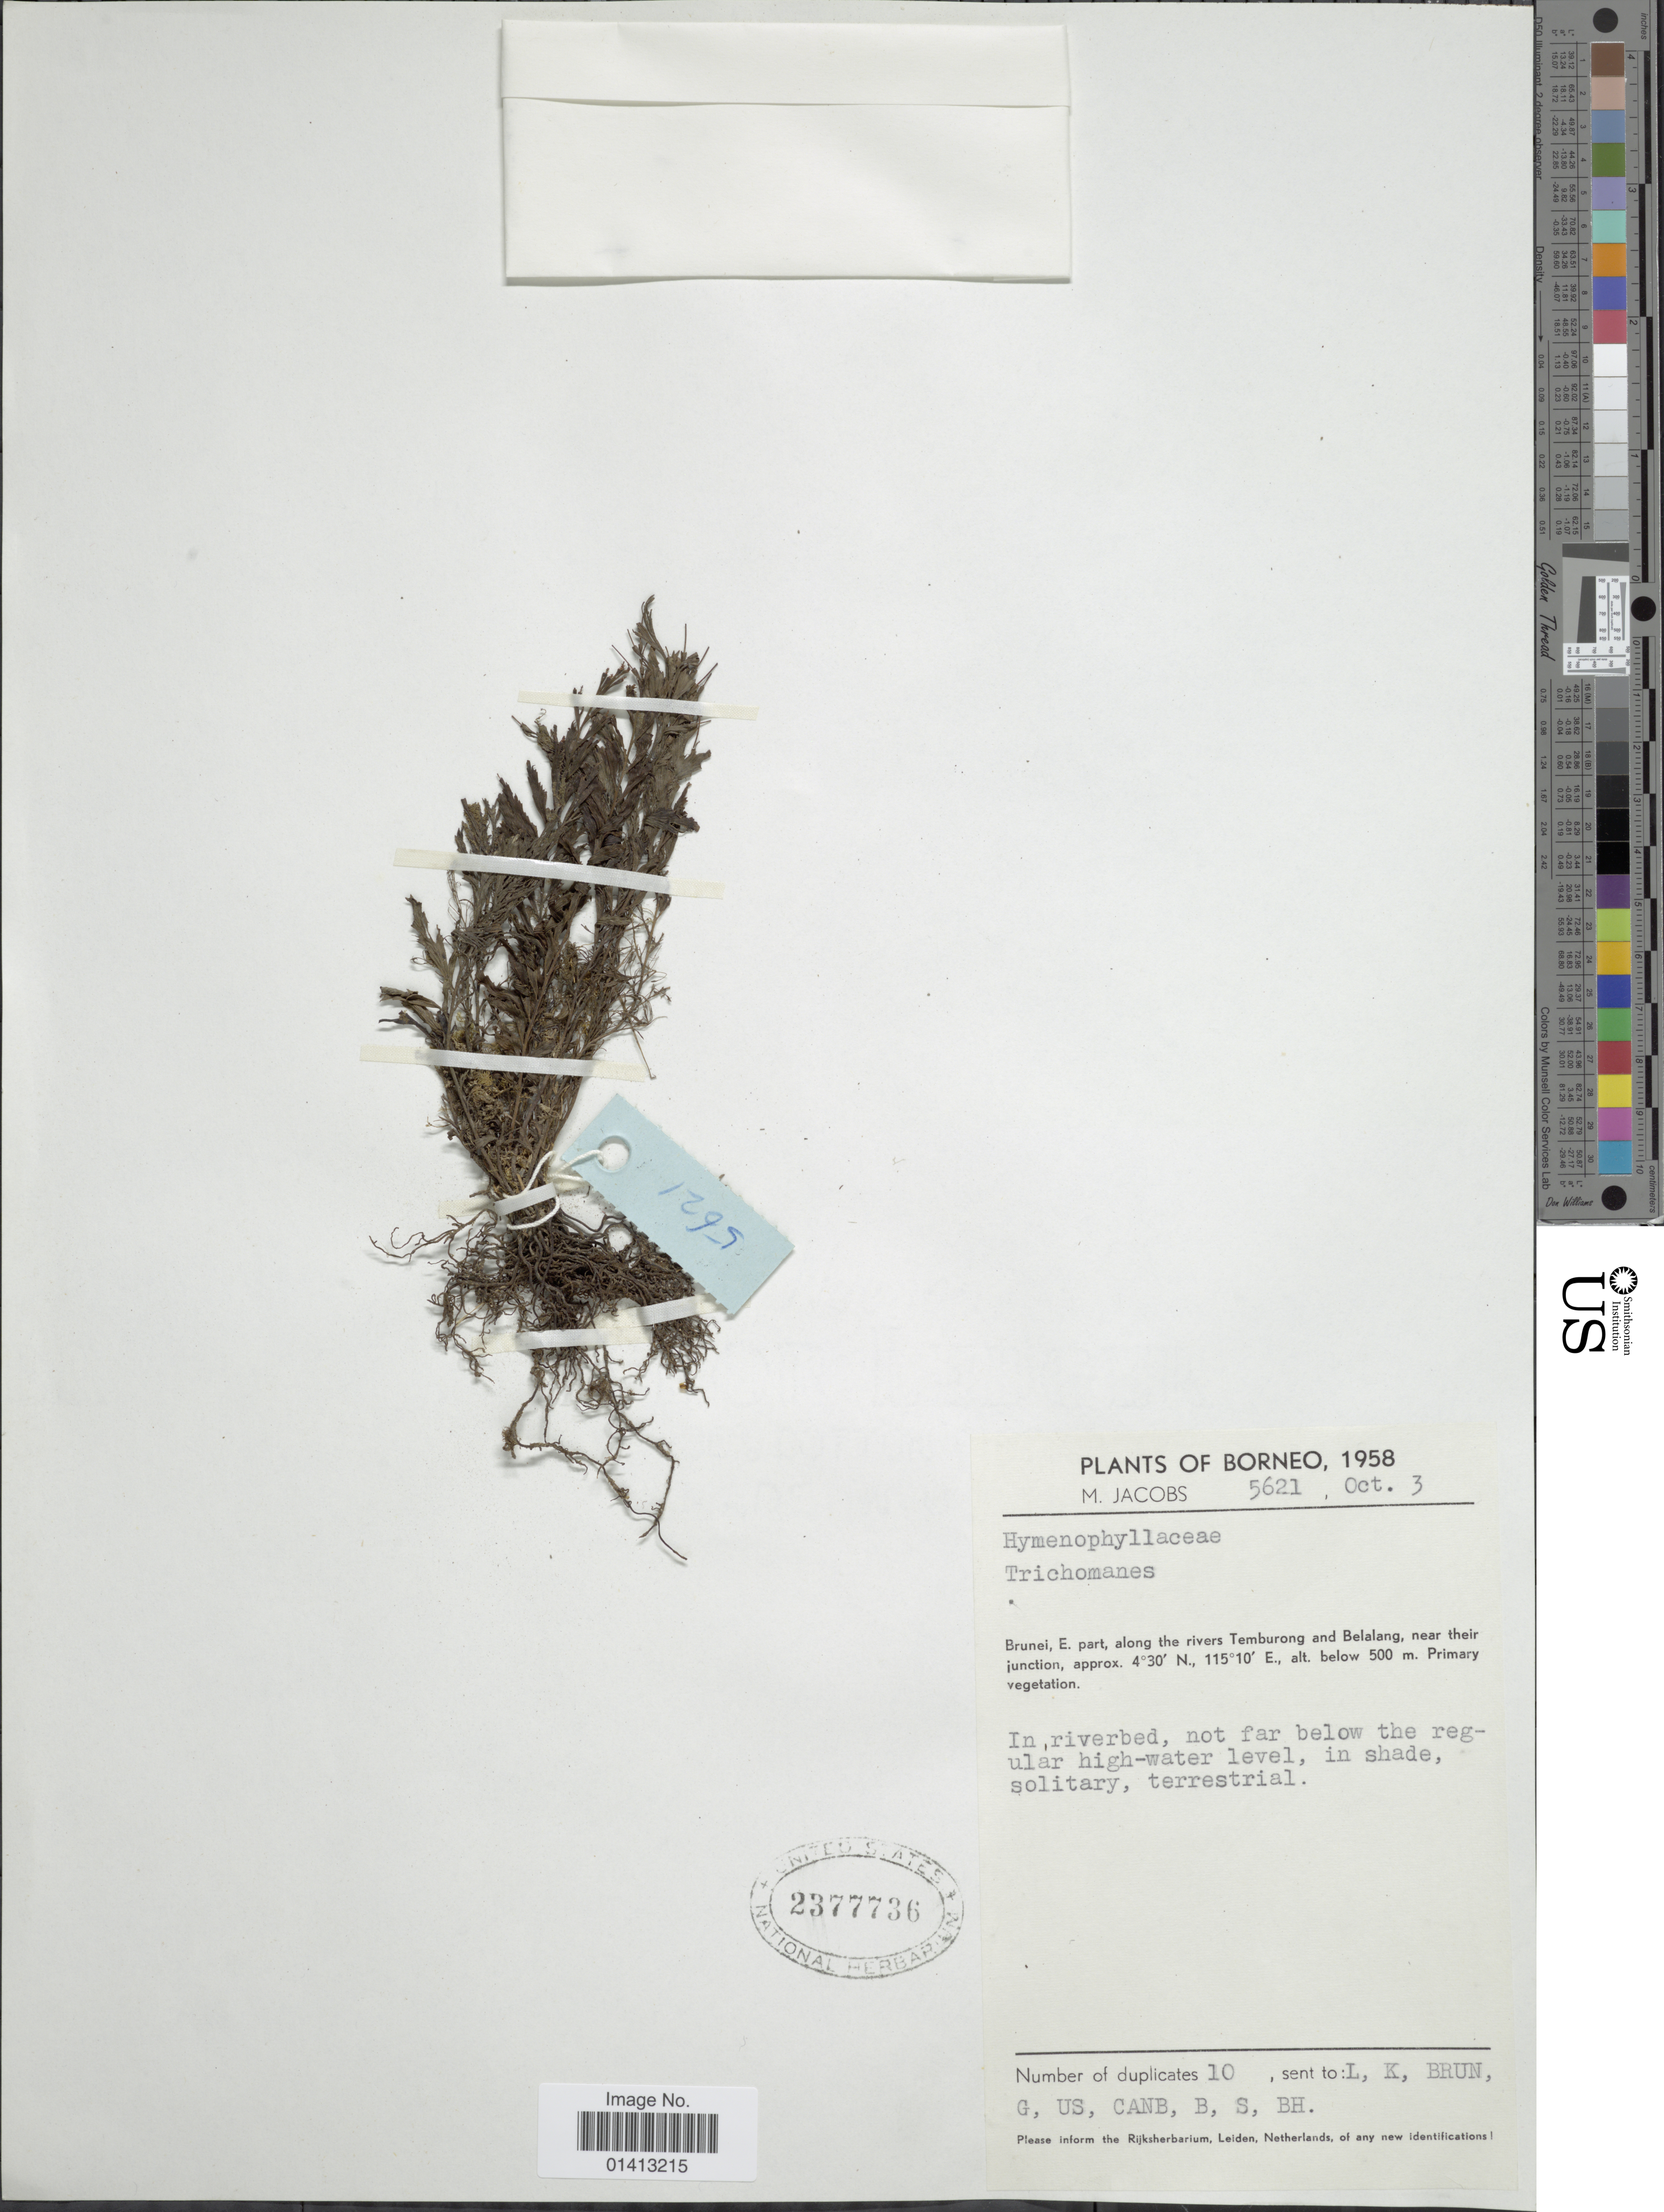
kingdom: Plantae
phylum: Tracheophyta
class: Polypodiopsida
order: Hymenophyllales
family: Hymenophyllaceae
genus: Crepidomanes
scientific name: Crepidomanes sp.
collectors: M. Jacobs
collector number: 5621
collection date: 1958-10-03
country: Brunei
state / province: Temburong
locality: Borneo, E.part, along the rivers Temburong and Belalang, near their junction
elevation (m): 500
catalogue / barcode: US 2377736